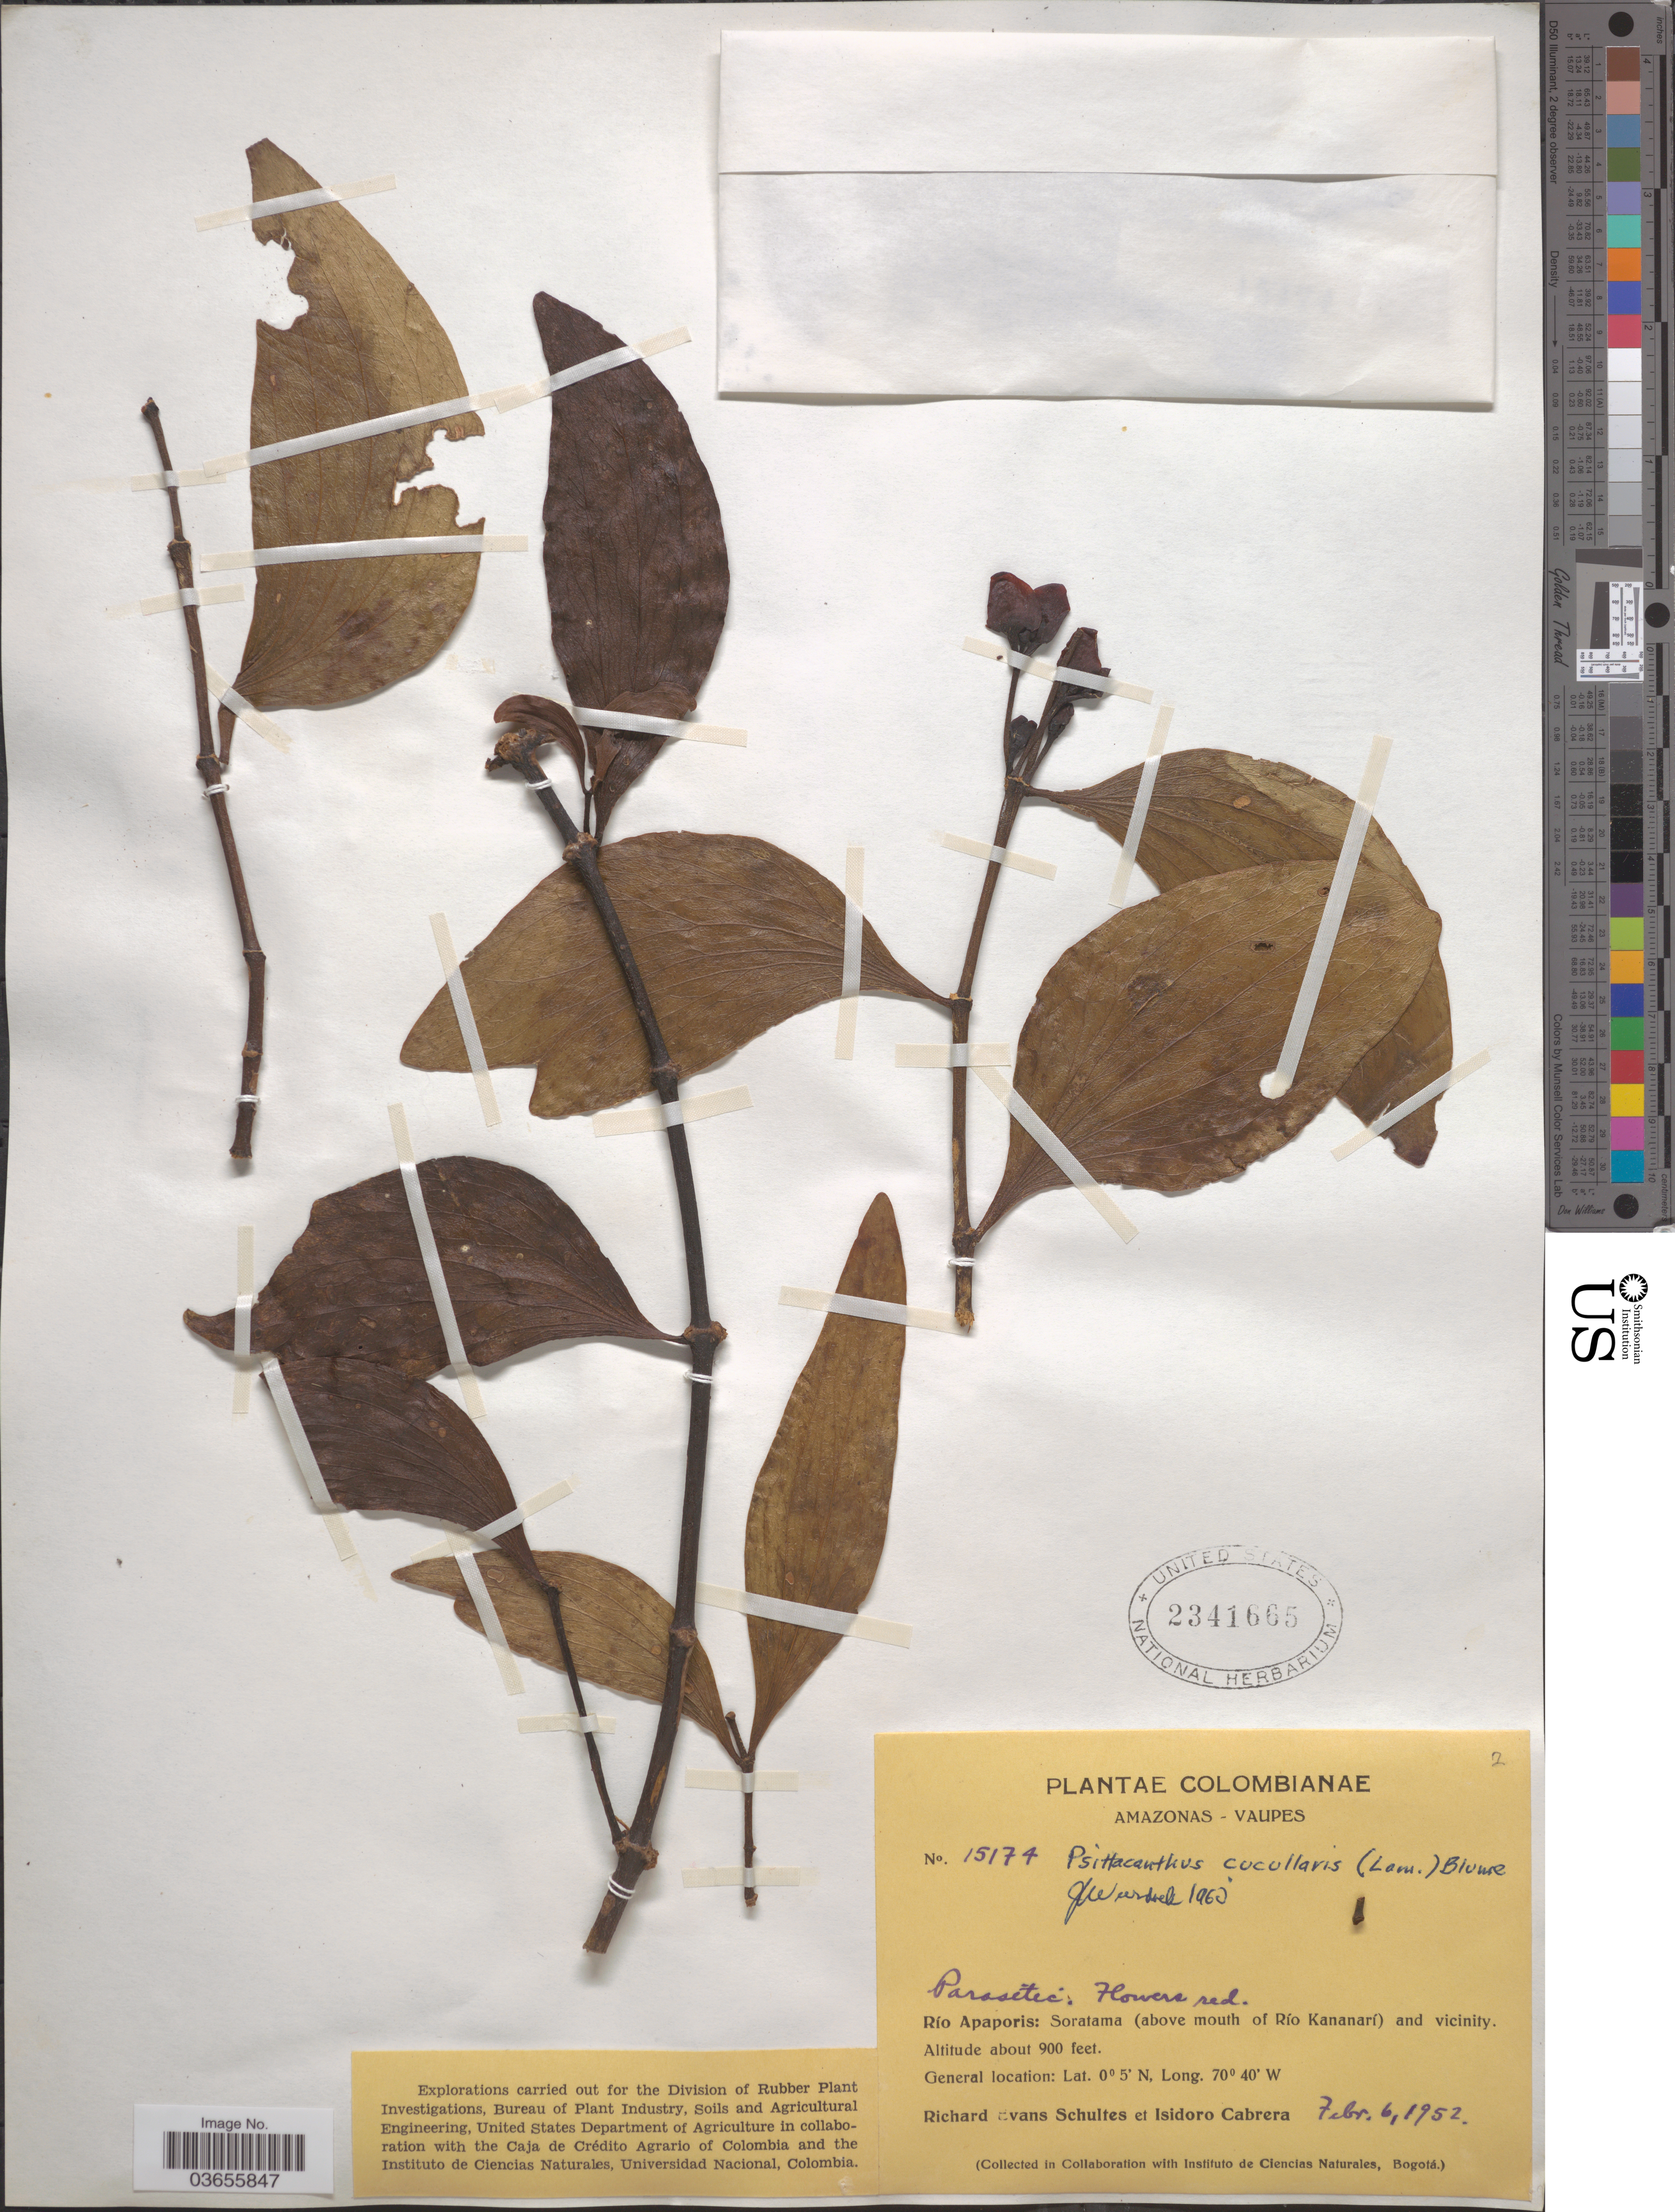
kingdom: Plantae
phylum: Tracheophyta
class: Magnoliopsida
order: Santalales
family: Loranthaceae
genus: Psittacanthus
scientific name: Psittacanthus cucullaris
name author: (Kunth) G. Don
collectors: R. E. Schultes & I. Cabrera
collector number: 15174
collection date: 1952-02-06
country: Colombia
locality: Amazonas-Vaupes. Río Apaporis: Soratama (above mouth of Río Kananarí) and vicinity.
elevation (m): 274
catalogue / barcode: US 2341665